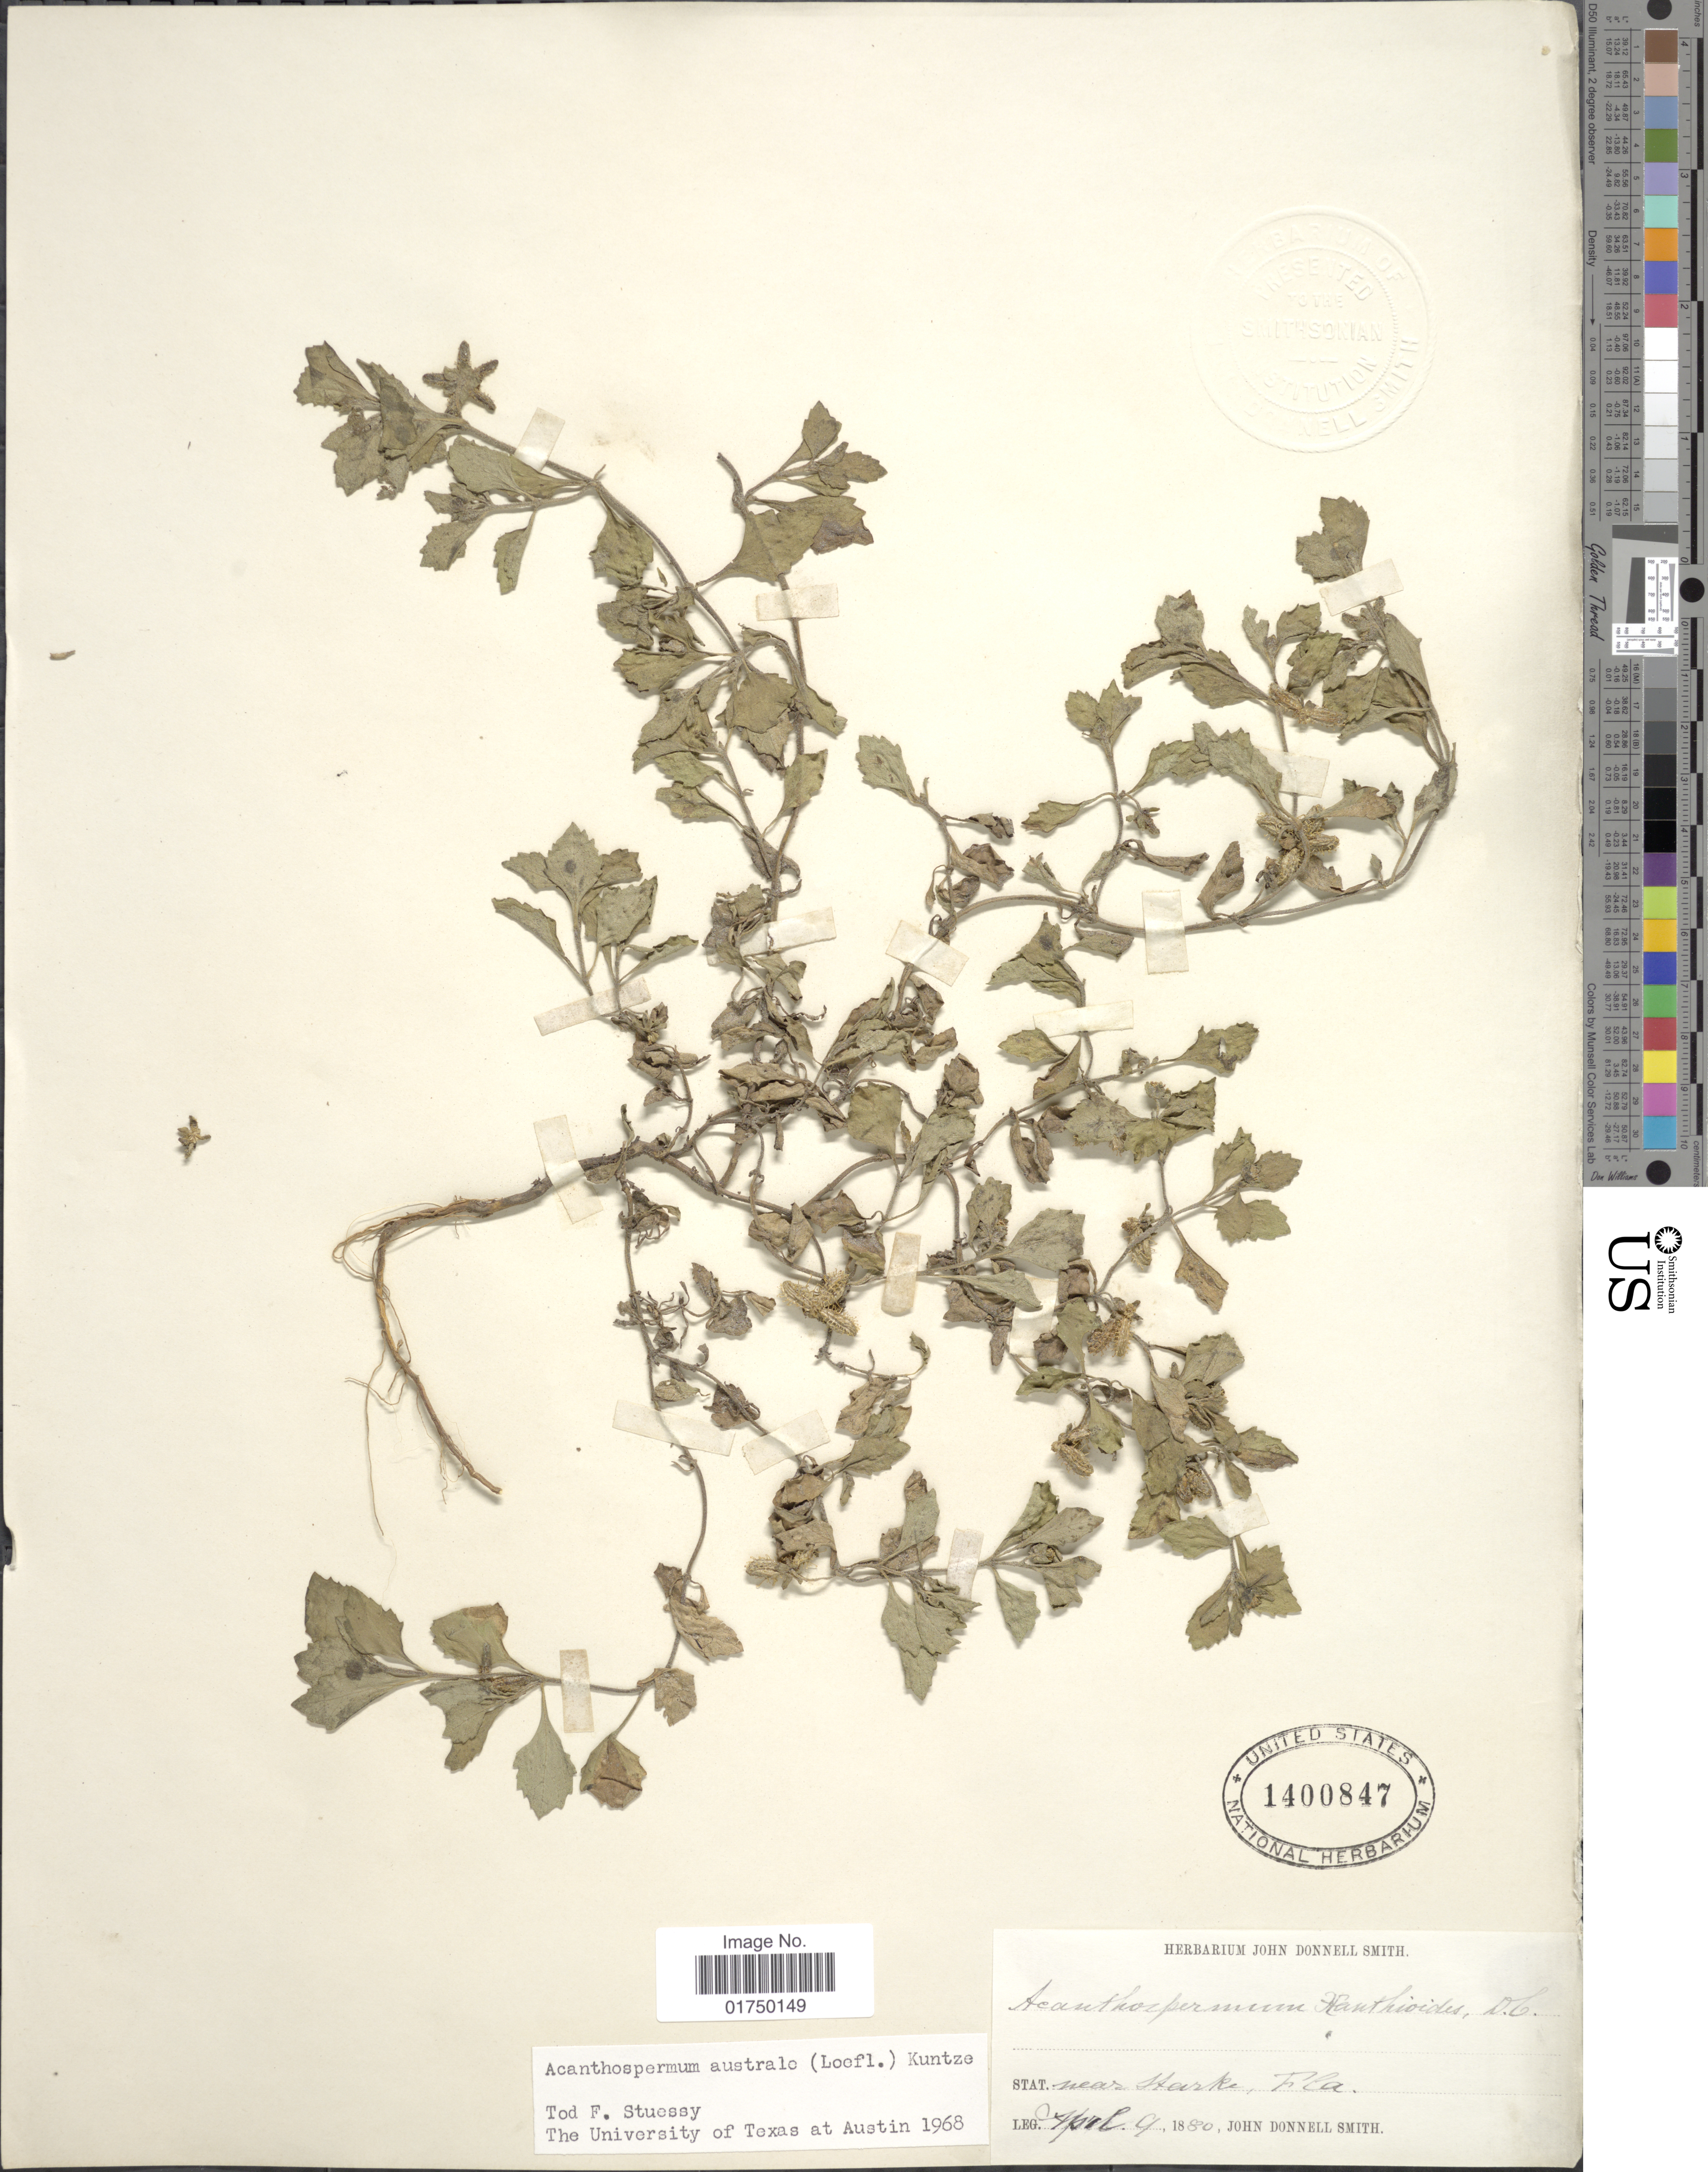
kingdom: Plantae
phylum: Tracheophyta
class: Magnoliopsida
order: Asterales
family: Asteraceae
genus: Acanthospermum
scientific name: Acanthospermum australe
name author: (Loefl.) Kuntze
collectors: J. Donnell Smith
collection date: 1880-04-09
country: United States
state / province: Florida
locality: Near Harke, Fla.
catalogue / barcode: US 1400847